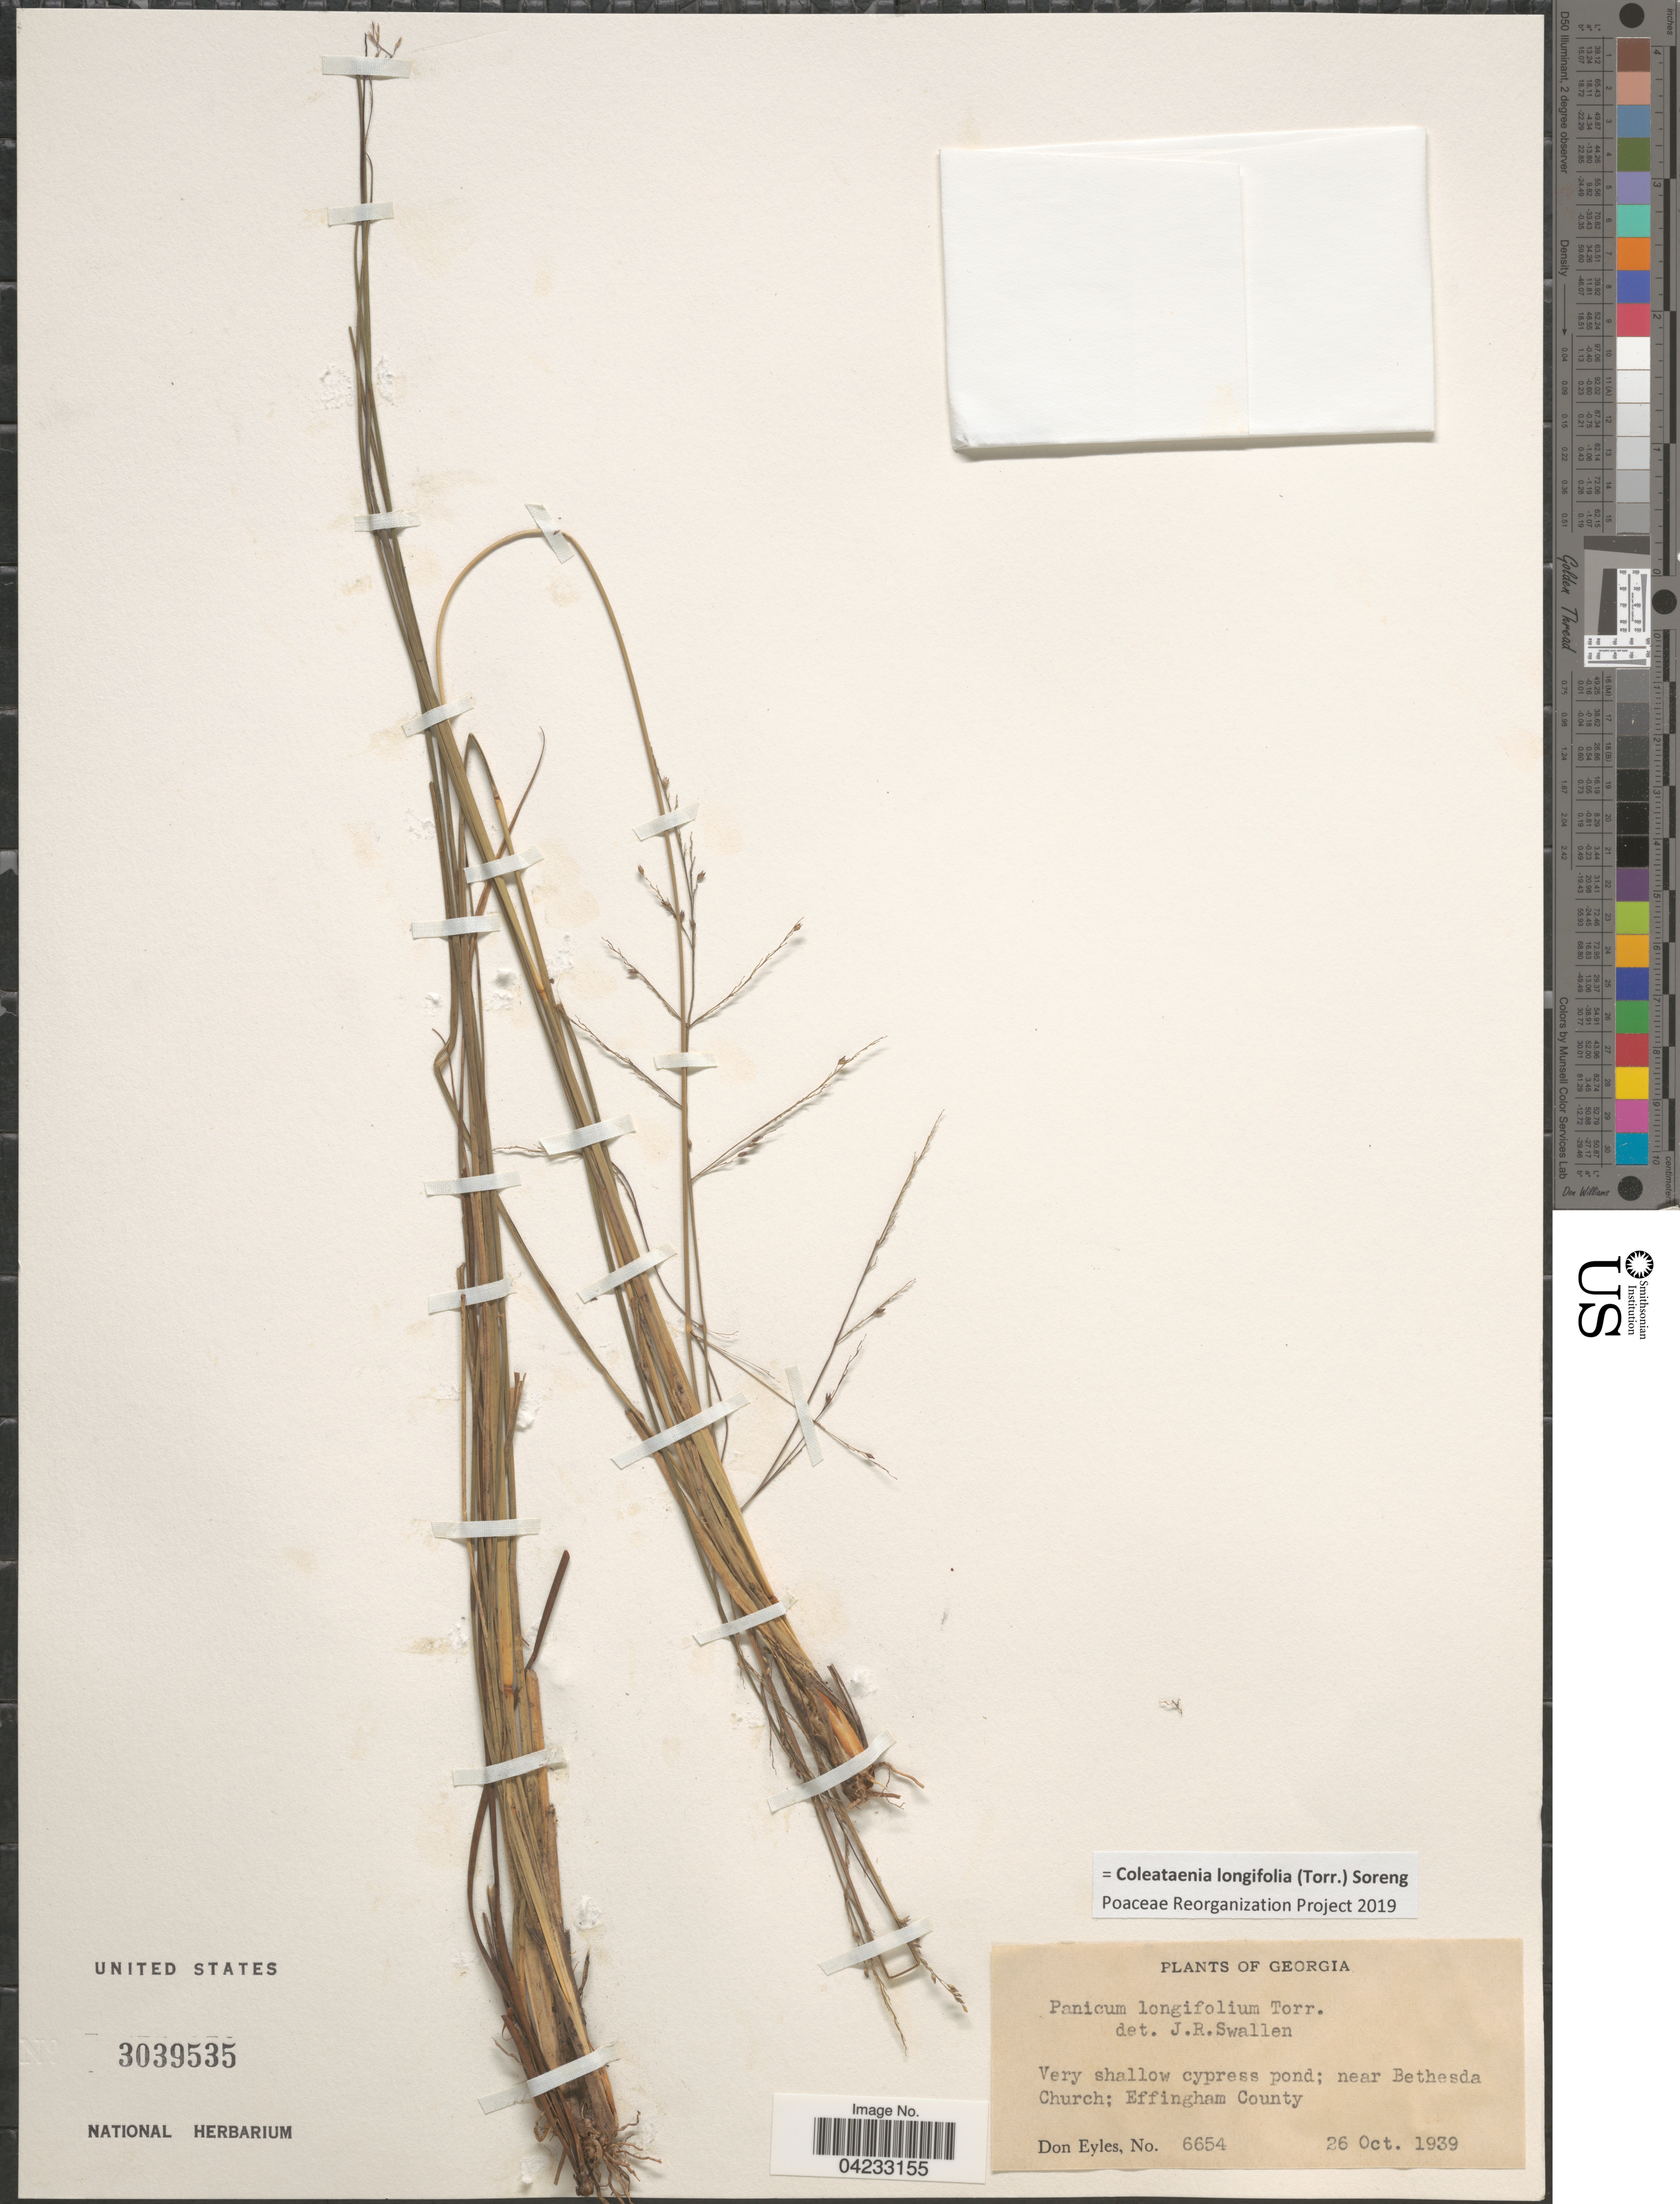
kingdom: Plantae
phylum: Tracheophyta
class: Liliopsida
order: Poales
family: Poaceae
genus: Coleataenia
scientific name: Coleataenia longifolia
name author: (Torr.) Soreng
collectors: D. Eyles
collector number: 6654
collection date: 1939-10-26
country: United States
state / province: Georgia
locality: Very shallow cypress pond; near Bethesda Church; Effingham County.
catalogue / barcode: US 3039535